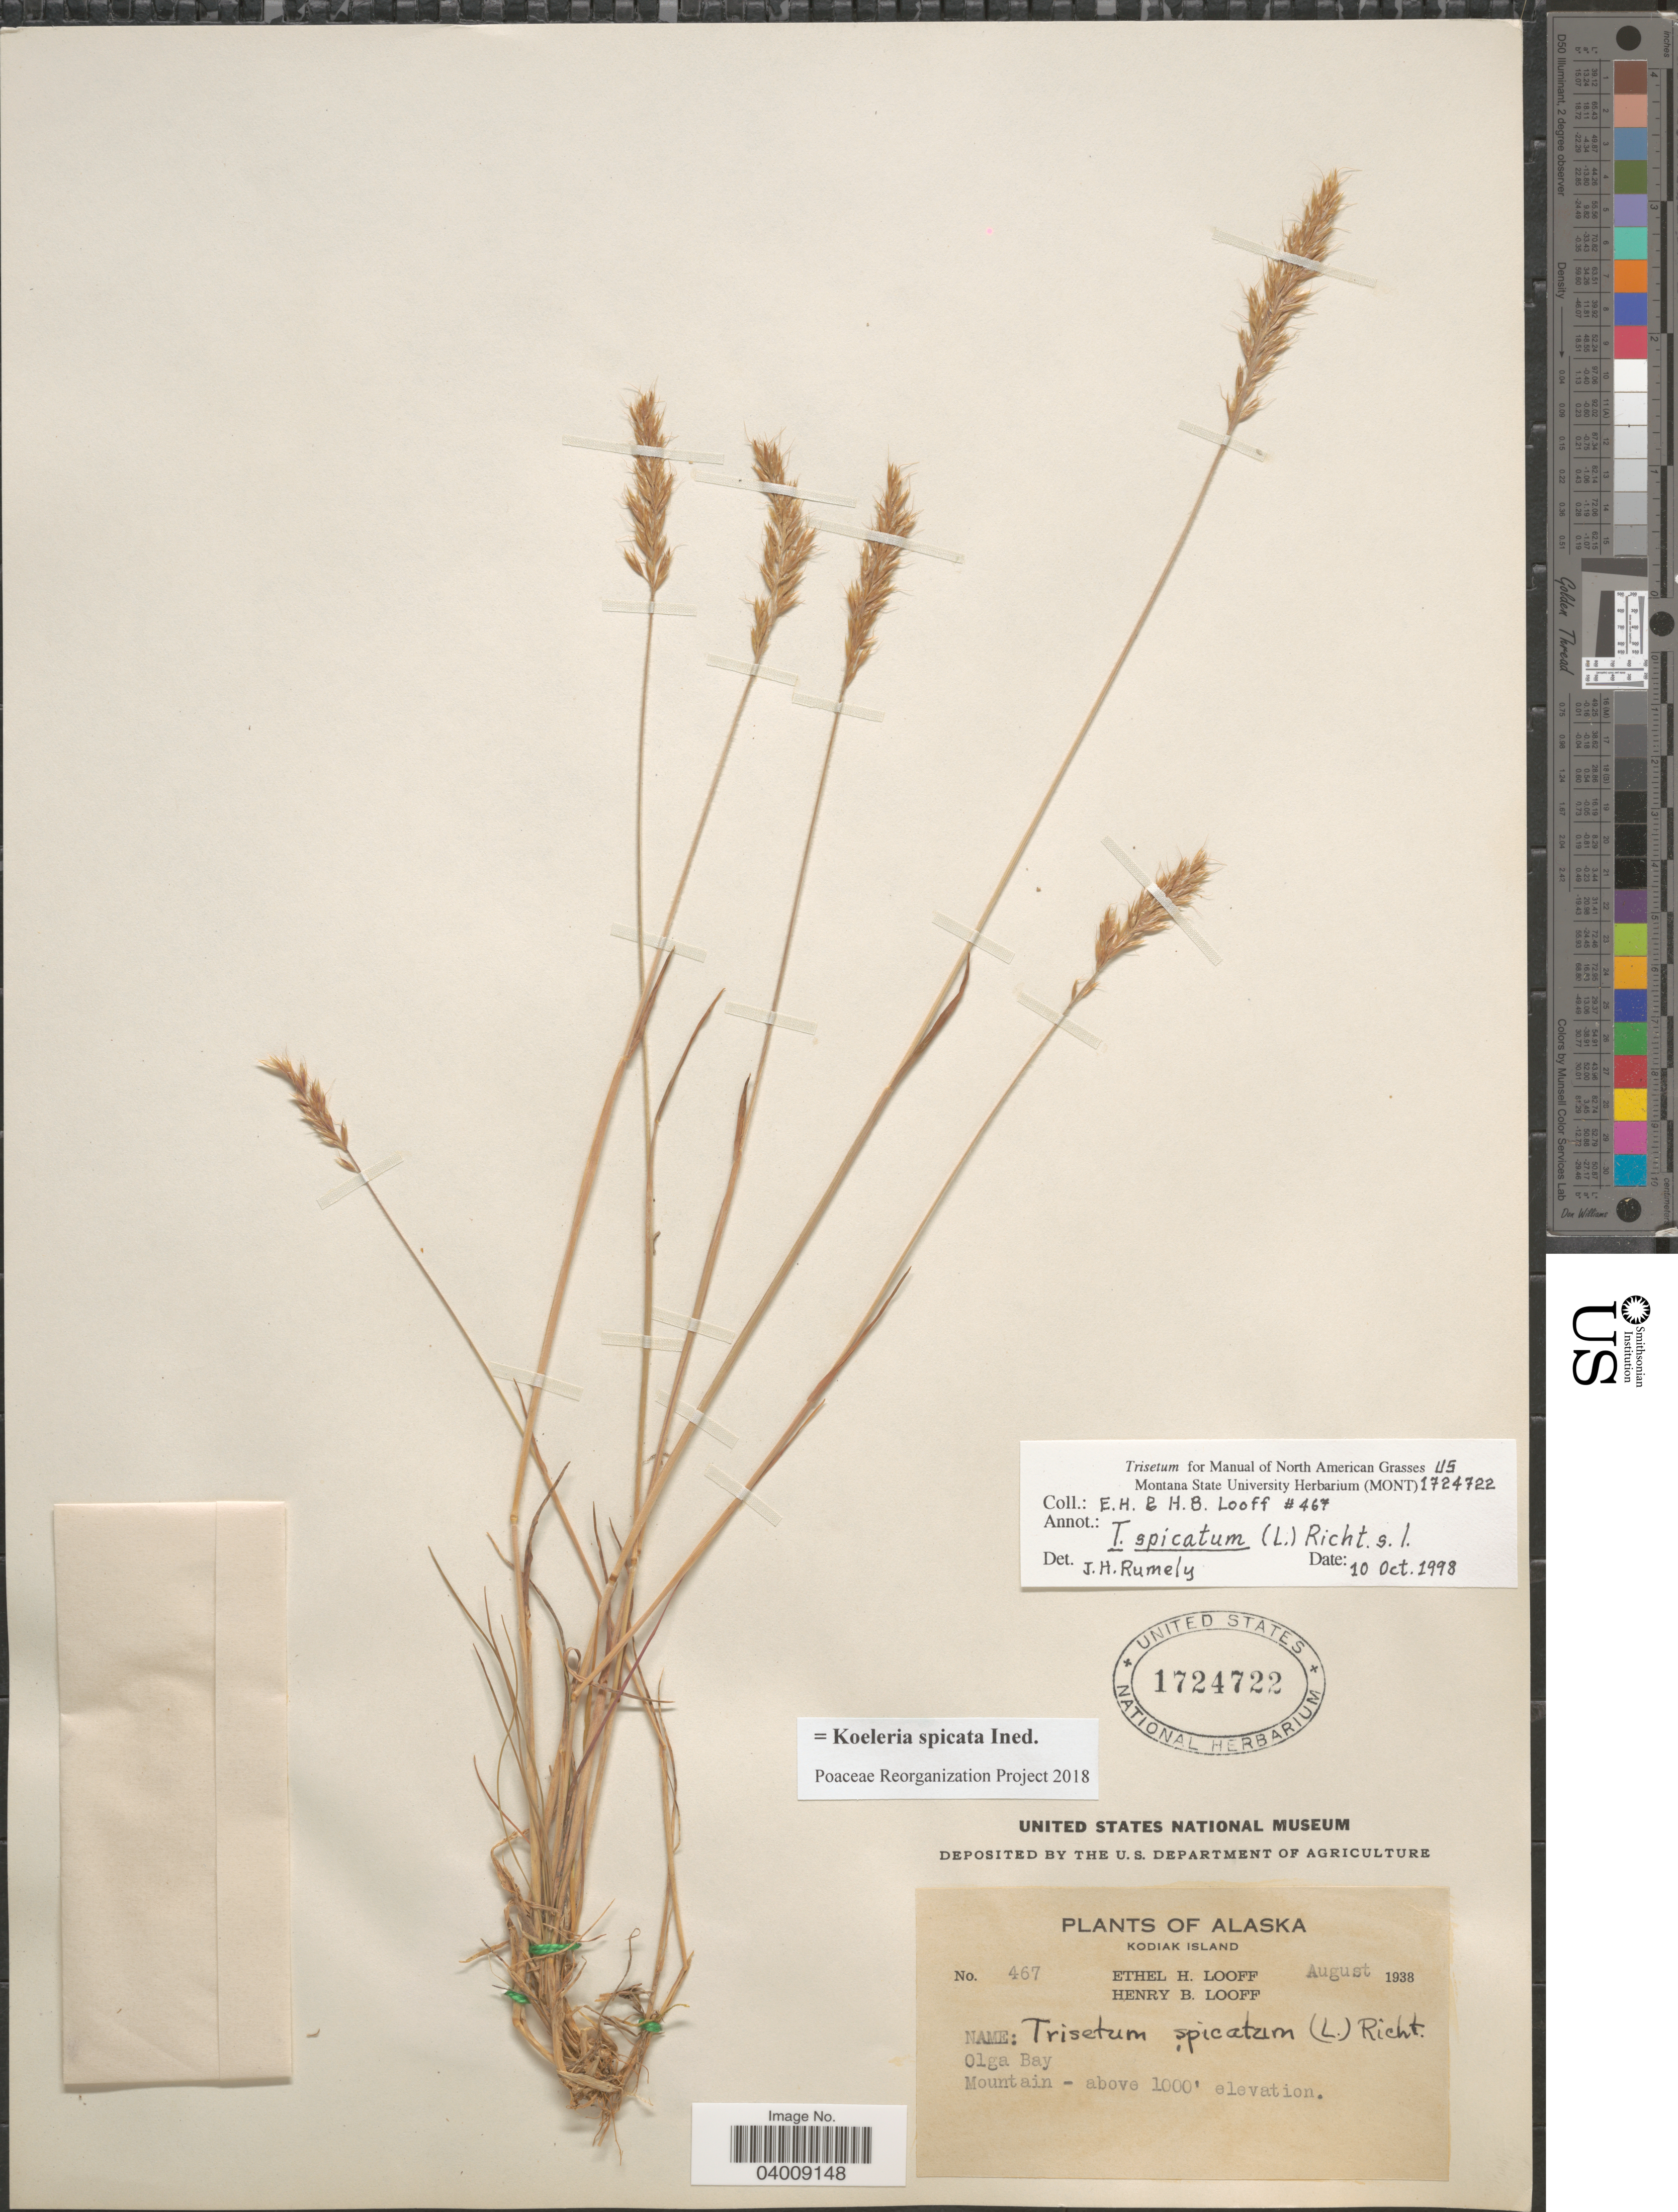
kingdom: Plantae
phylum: Tracheophyta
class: Liliopsida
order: Poales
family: Poaceae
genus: Koeleria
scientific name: Koeleria spicata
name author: (L.) Barberá et al.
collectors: E. Looff & H. Looff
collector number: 467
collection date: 1938-08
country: United States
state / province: Alaska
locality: Kodiak Island. Olga Bay Mountain.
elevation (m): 305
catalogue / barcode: US 1724722